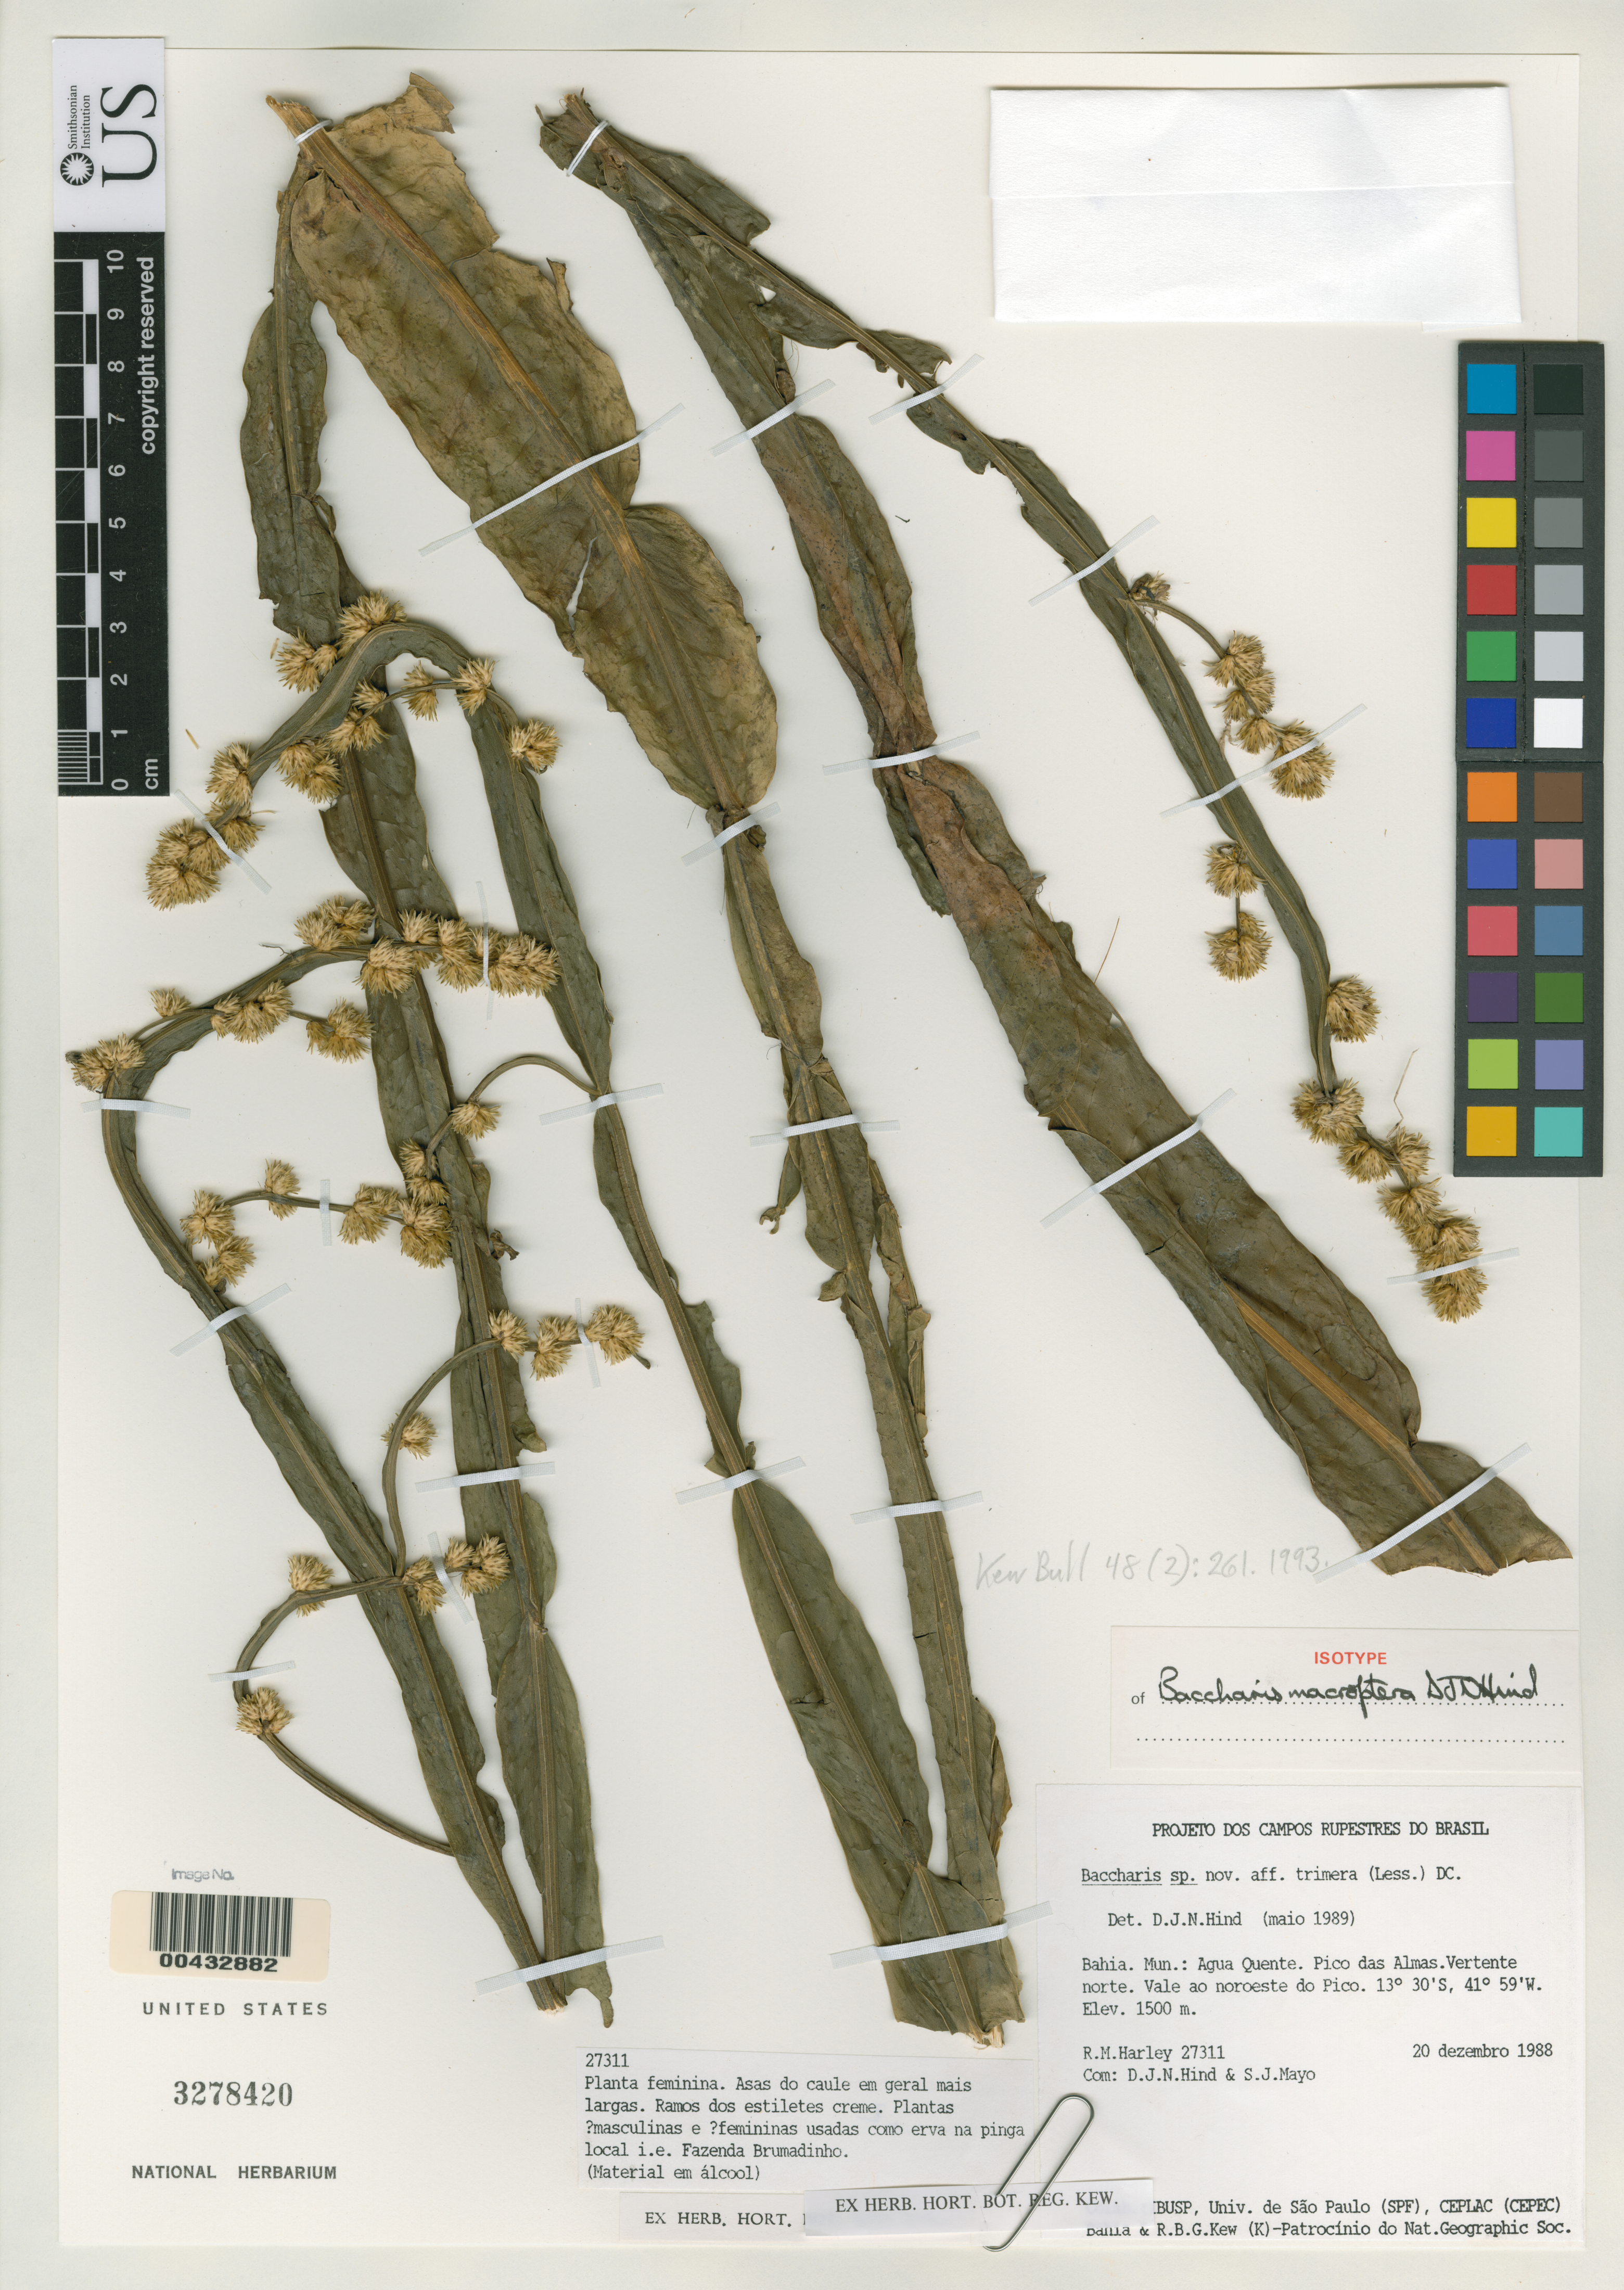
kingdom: Plantae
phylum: Tracheophyta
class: Magnoliopsida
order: Asterales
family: Asteraceae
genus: Baccharis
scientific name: Baccharis macroptera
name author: D.J.N. Hind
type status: Isotype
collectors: R. M. Harley, D. J. N. Hind & S. J. Mayo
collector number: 27311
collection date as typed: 20 Dec 1988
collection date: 1988-12-20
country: Brazil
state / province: Bahia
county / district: Agua Quente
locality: Pico das Almas, Vertente Norte, vale ao noroeste do Pico.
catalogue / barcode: US 3278420